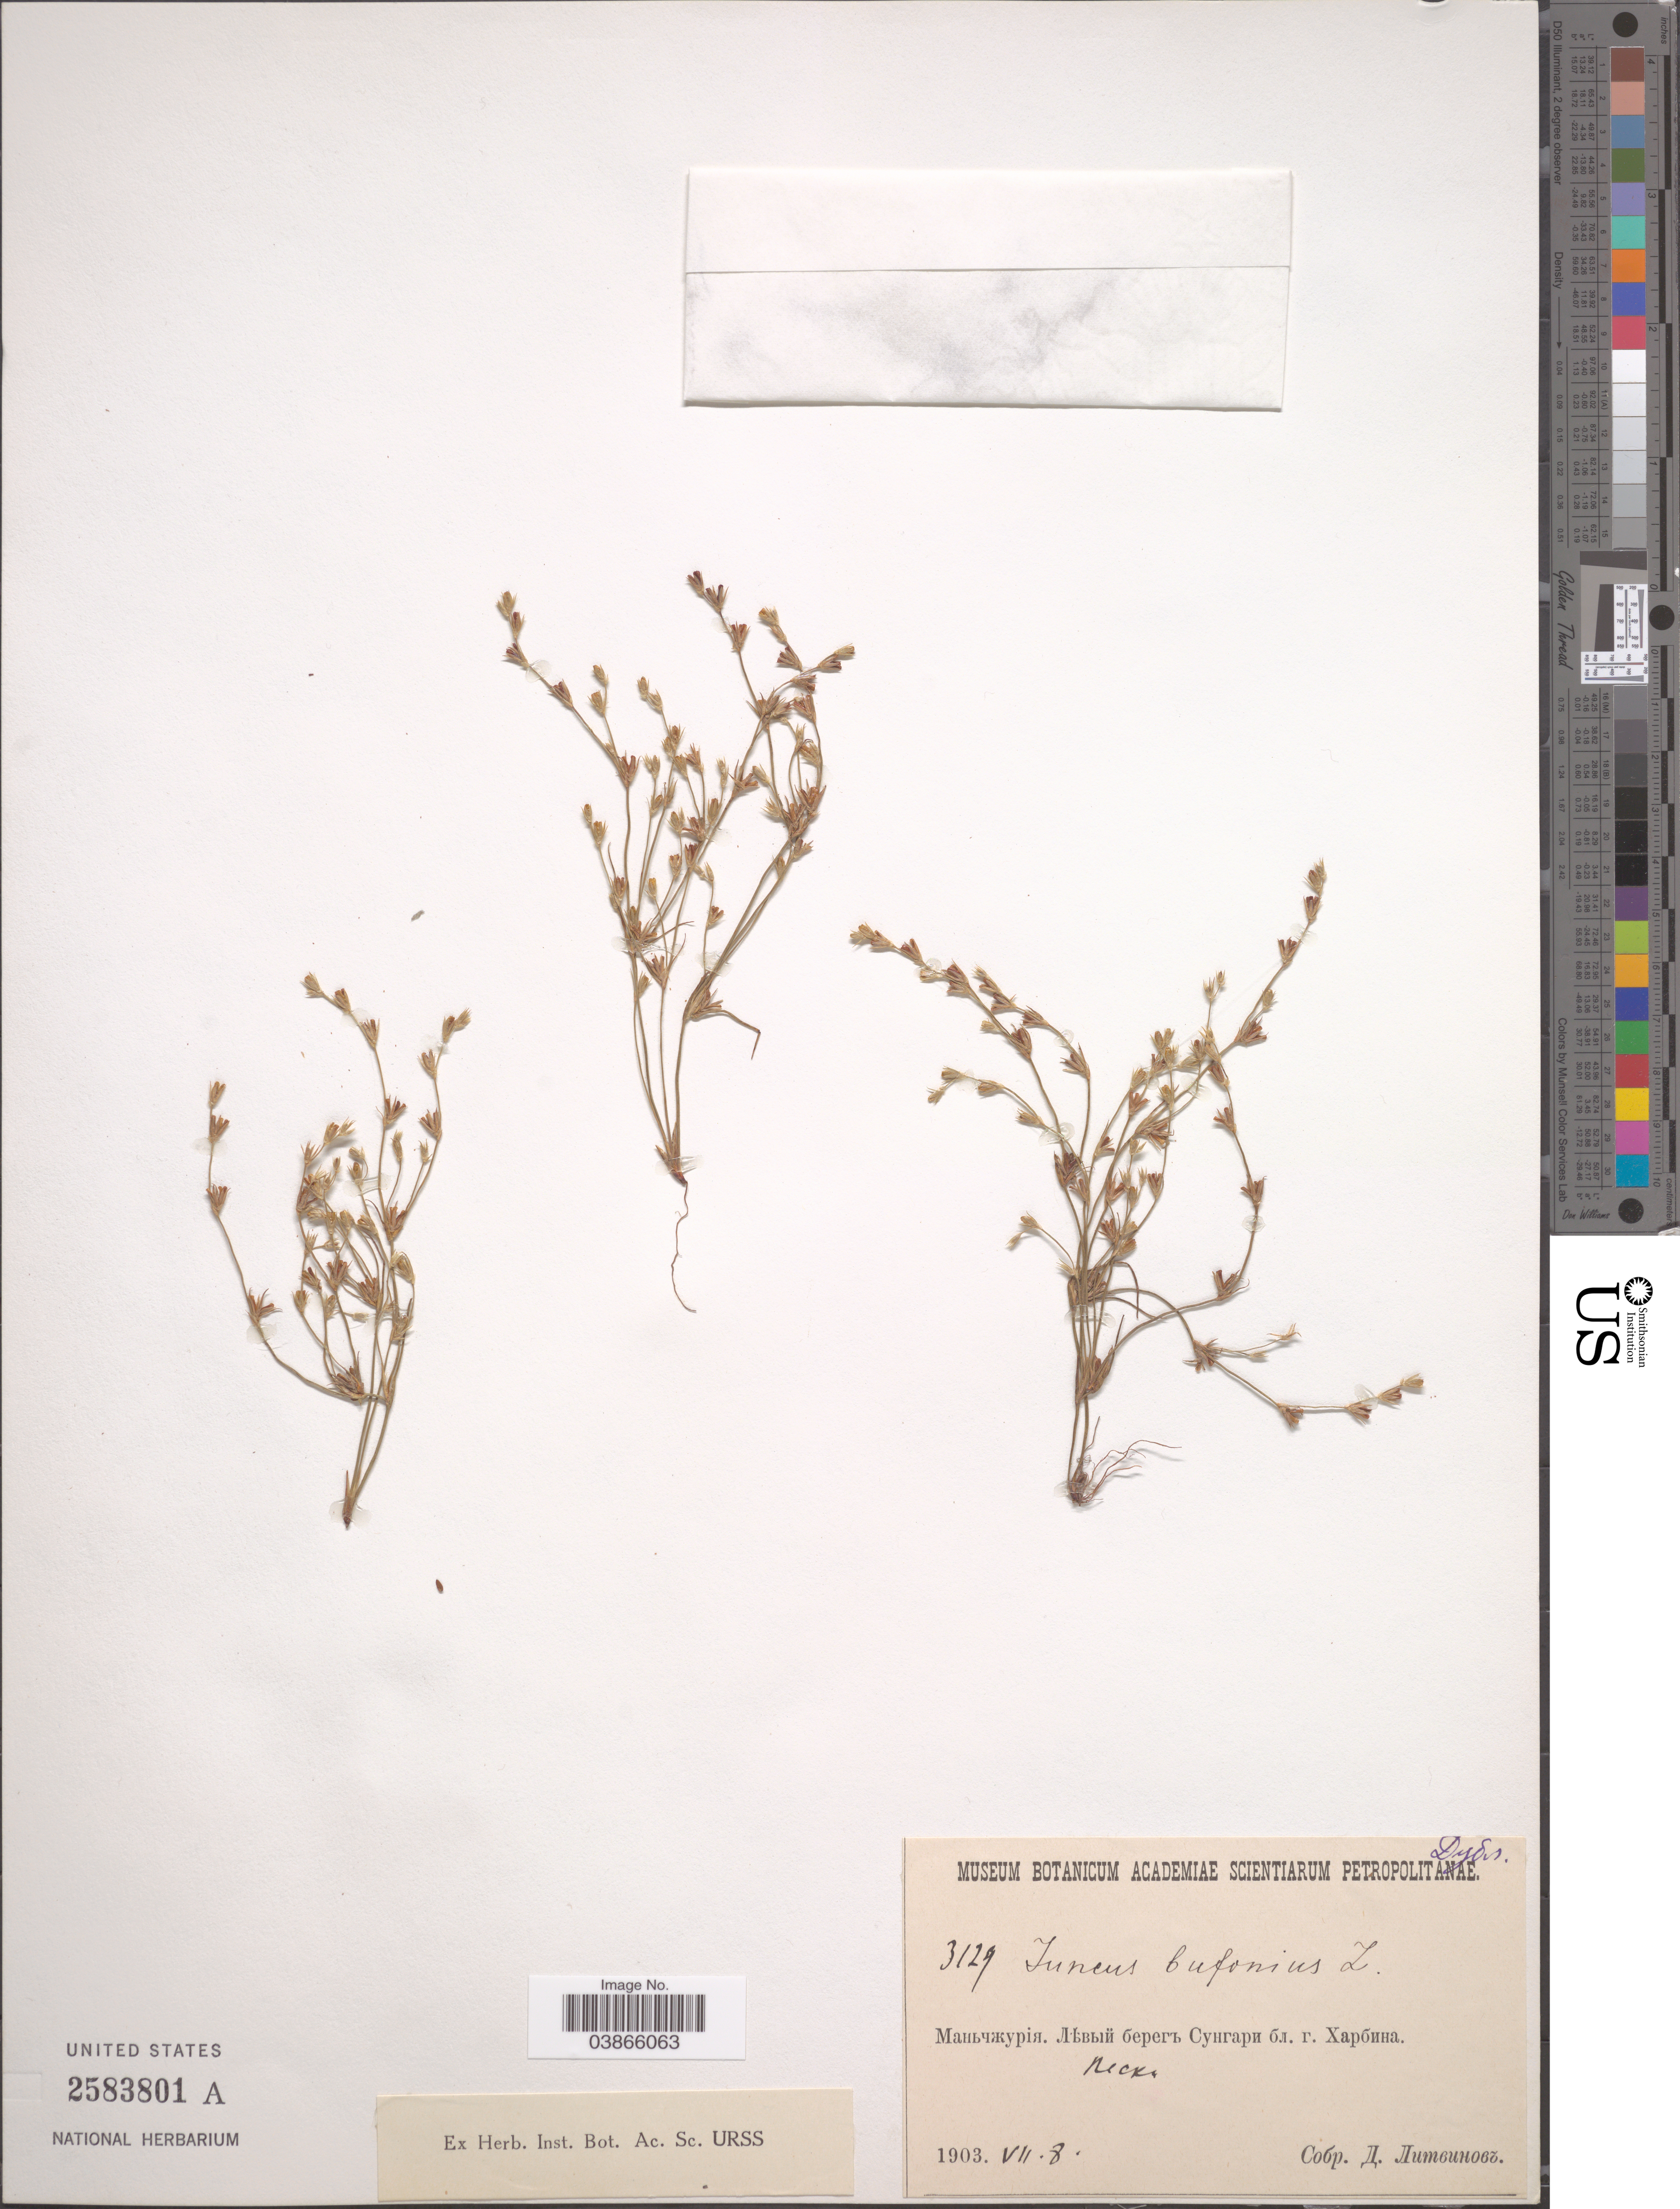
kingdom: Plantae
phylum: Tracheophyta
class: Liliopsida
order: Poales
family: Juncaceae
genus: Juncus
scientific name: Juncus bufonius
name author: L.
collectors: D. Litvinov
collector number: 3129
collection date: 1903-07-08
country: China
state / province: Heilongjiang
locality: Left shore of Sonhua River near Harbin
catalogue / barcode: US 2583801A